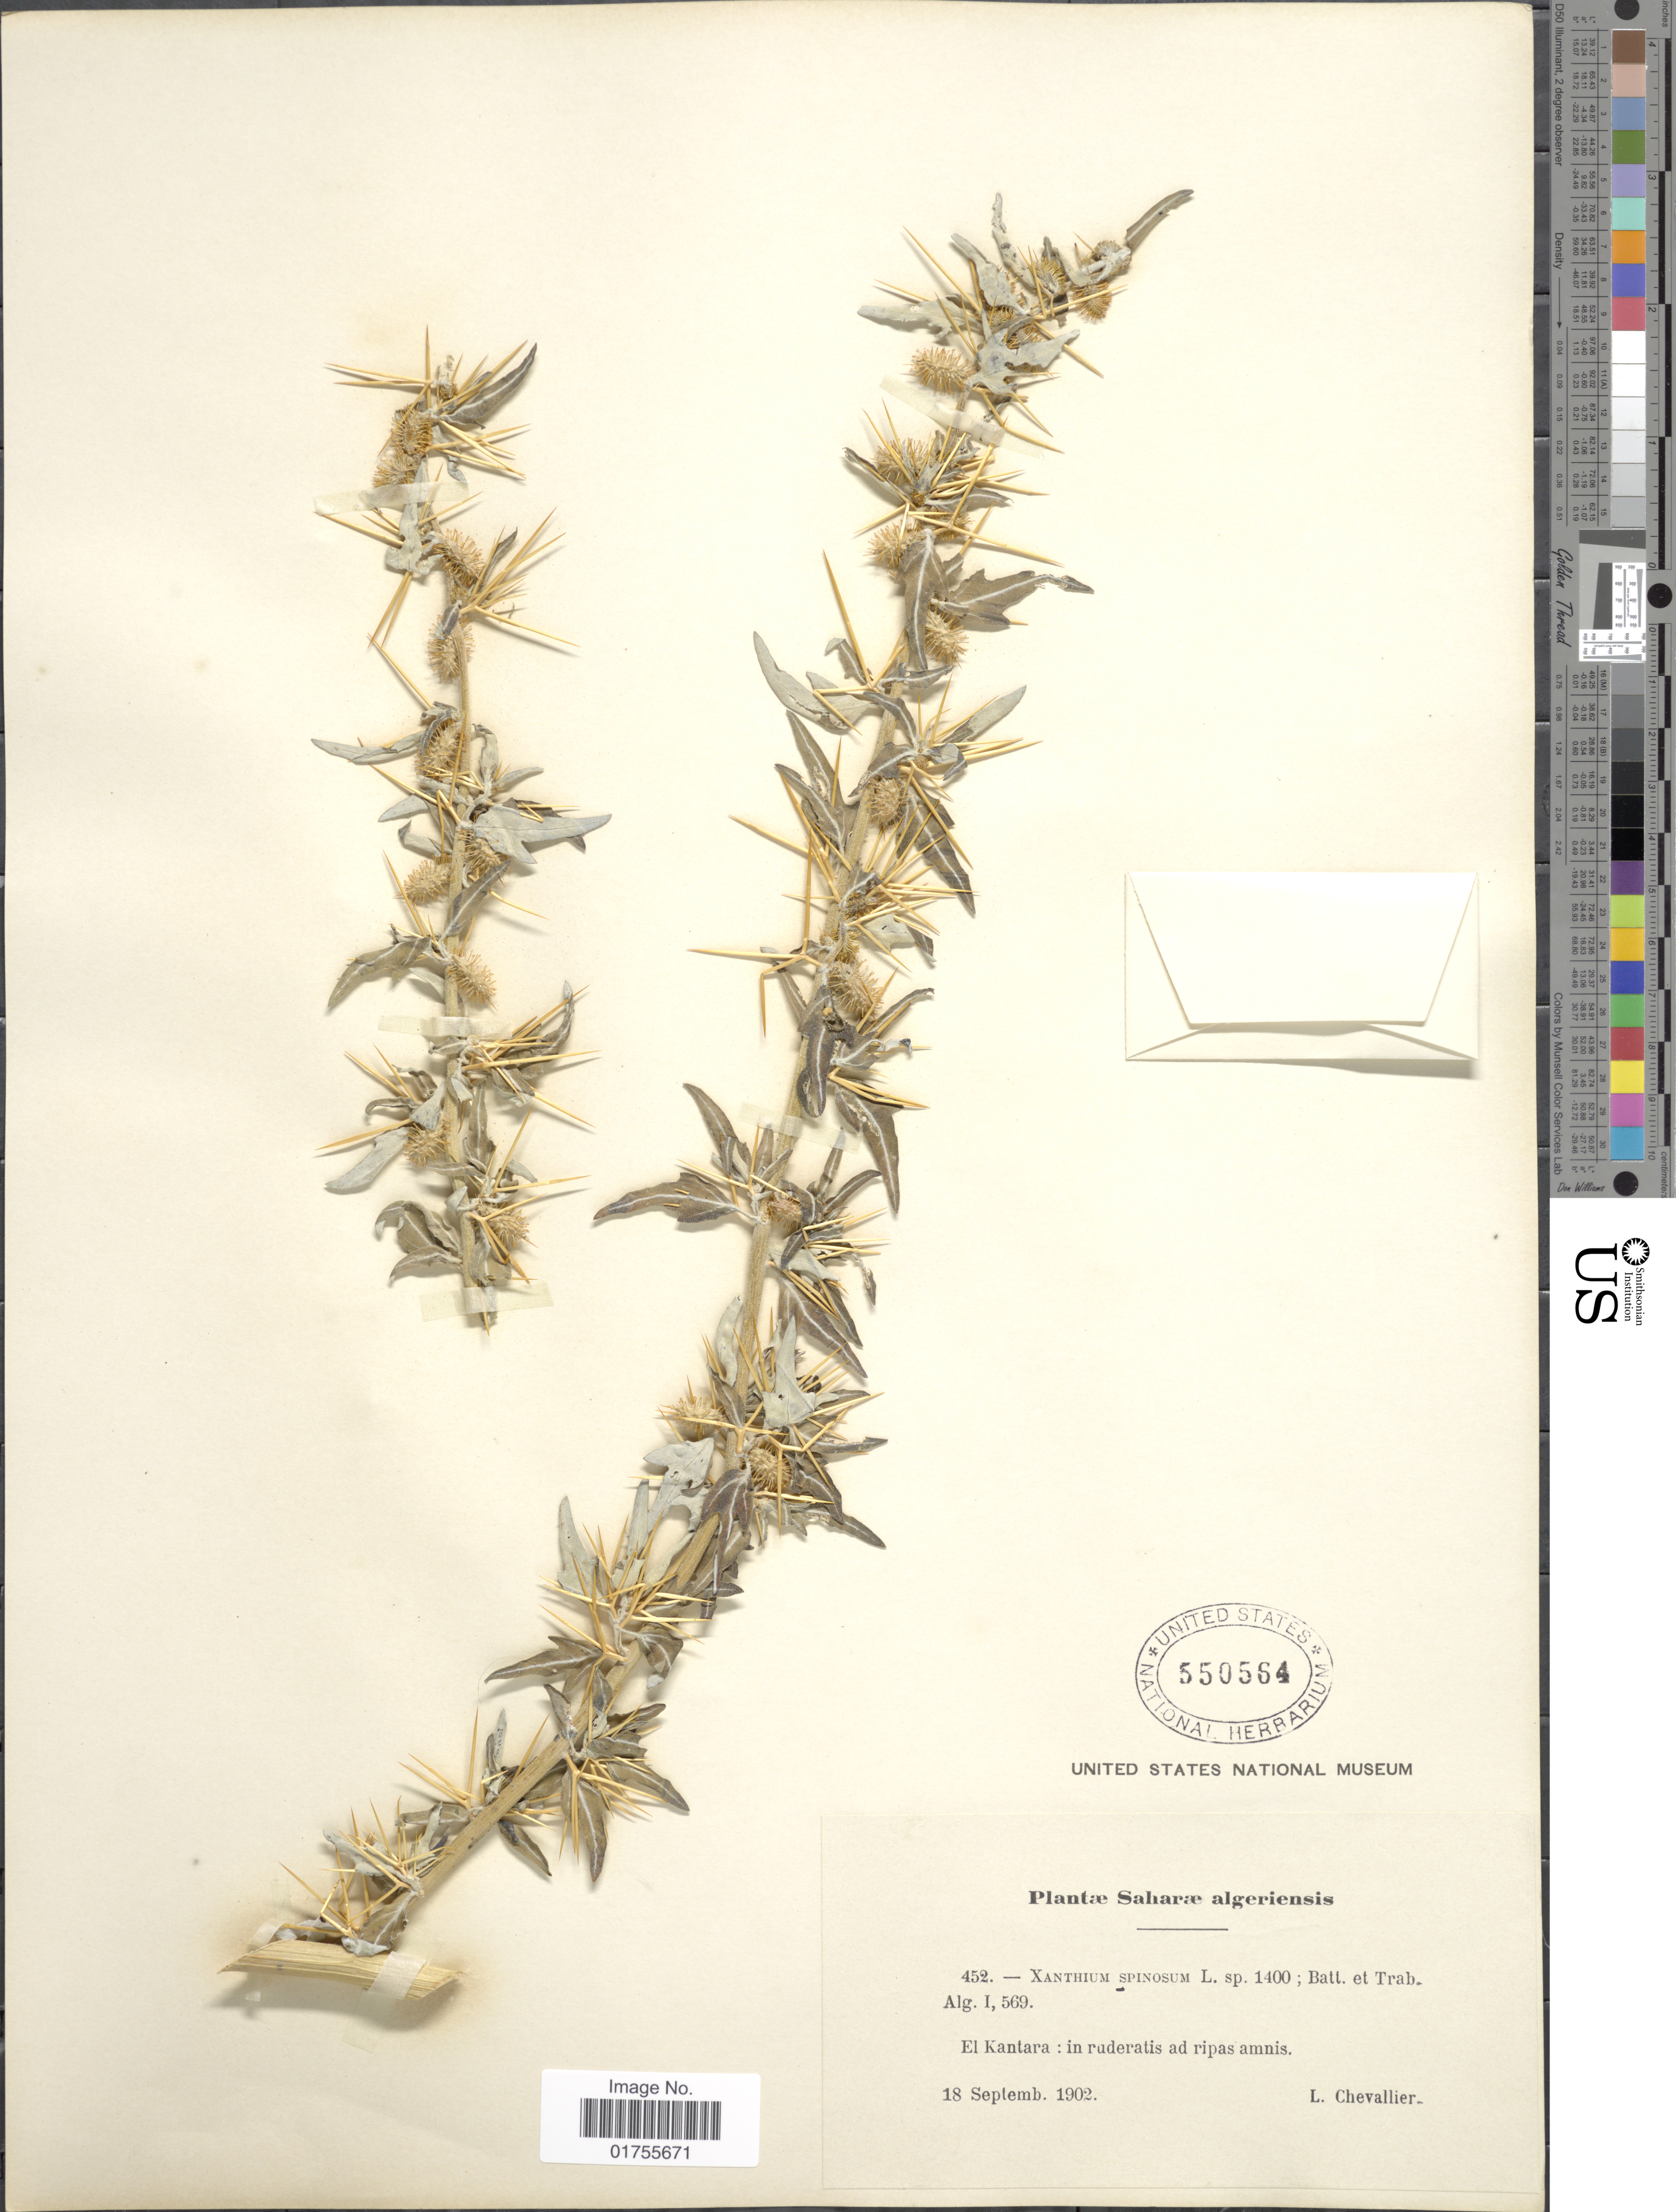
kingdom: Plantae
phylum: Tracheophyta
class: Magnoliopsida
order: Asterales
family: Asteraceae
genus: Xanthium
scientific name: Xanthium spinosum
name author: L.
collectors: L. Chevallier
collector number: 452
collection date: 1902-09-18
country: Algeria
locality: Saharæ algeriensis, El Kantara: in ruderatis ad ripas amnis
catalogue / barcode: US 550564